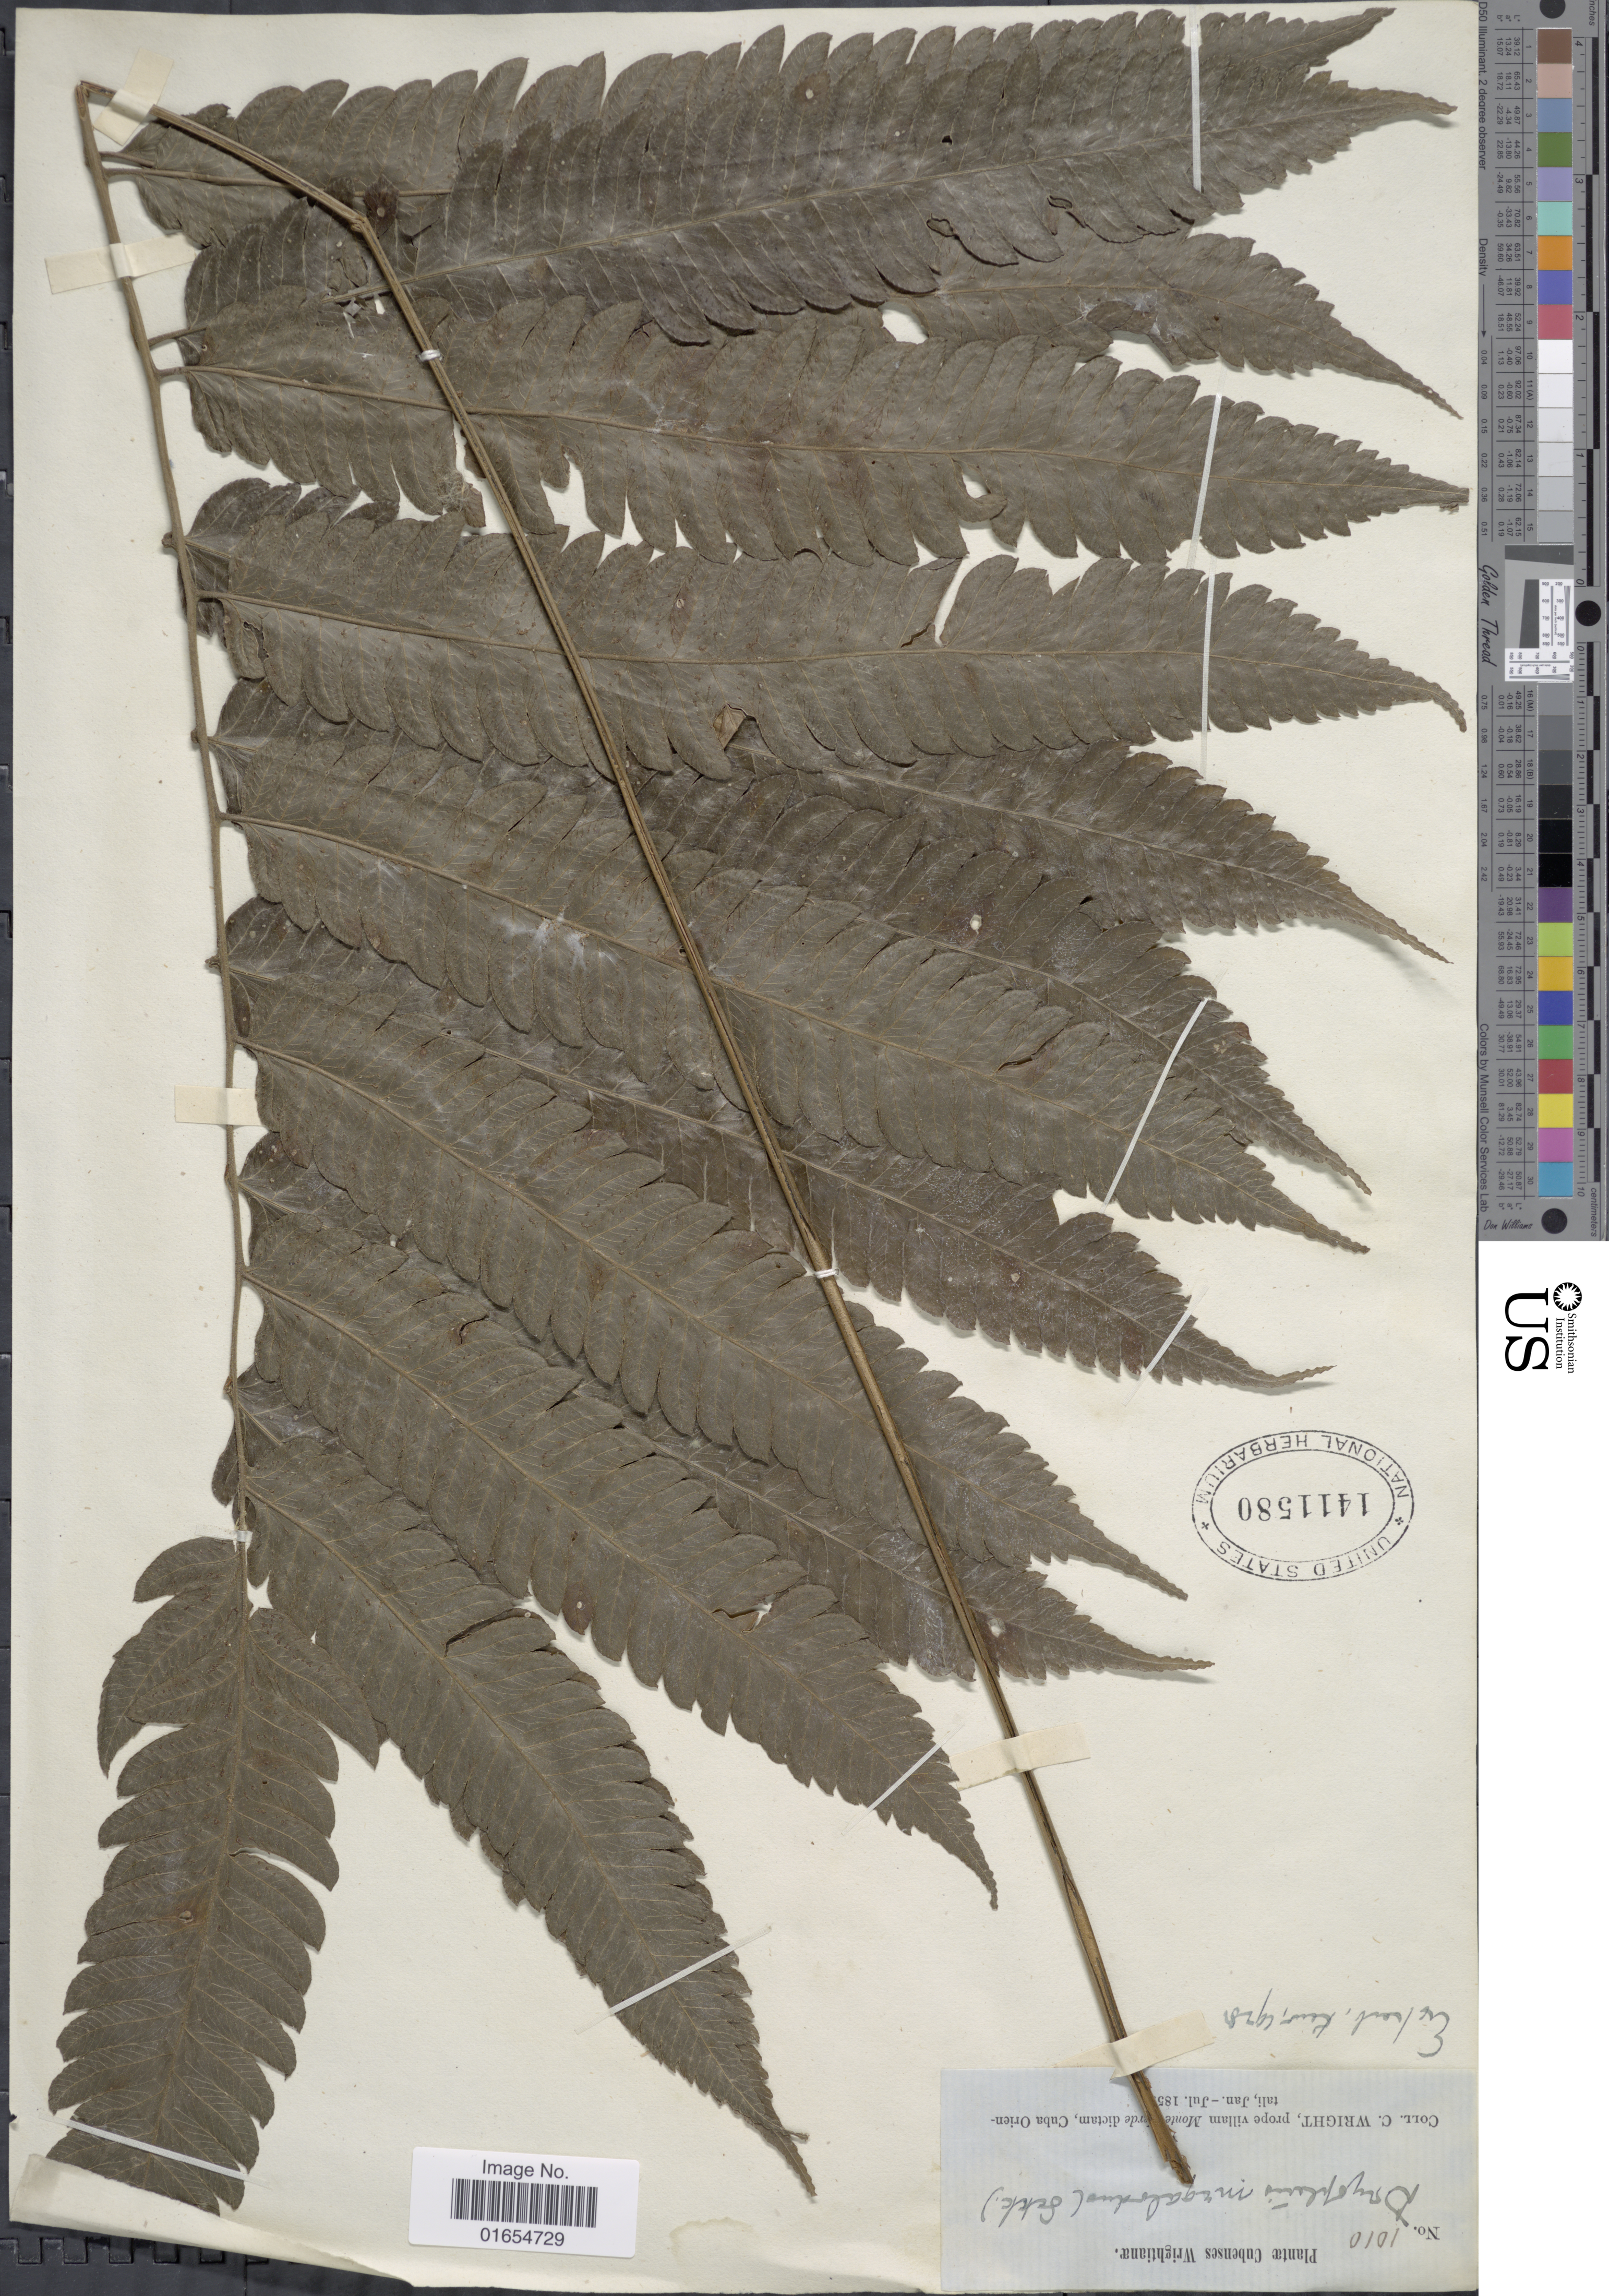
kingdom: Plantae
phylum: Tracheophyta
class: Polypodiopsida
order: Polypodiales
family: Thelypteridaceae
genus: Goniopteris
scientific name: Goniopteris pennata (Poir.) comb. nov., ined 2015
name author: (Poir.)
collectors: C. Wright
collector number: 1010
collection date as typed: Transcribed d/m/y: /1/18 to /7/18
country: Cuba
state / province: Oriente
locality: Prope villam Monte Verde Dictam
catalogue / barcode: US 1411580